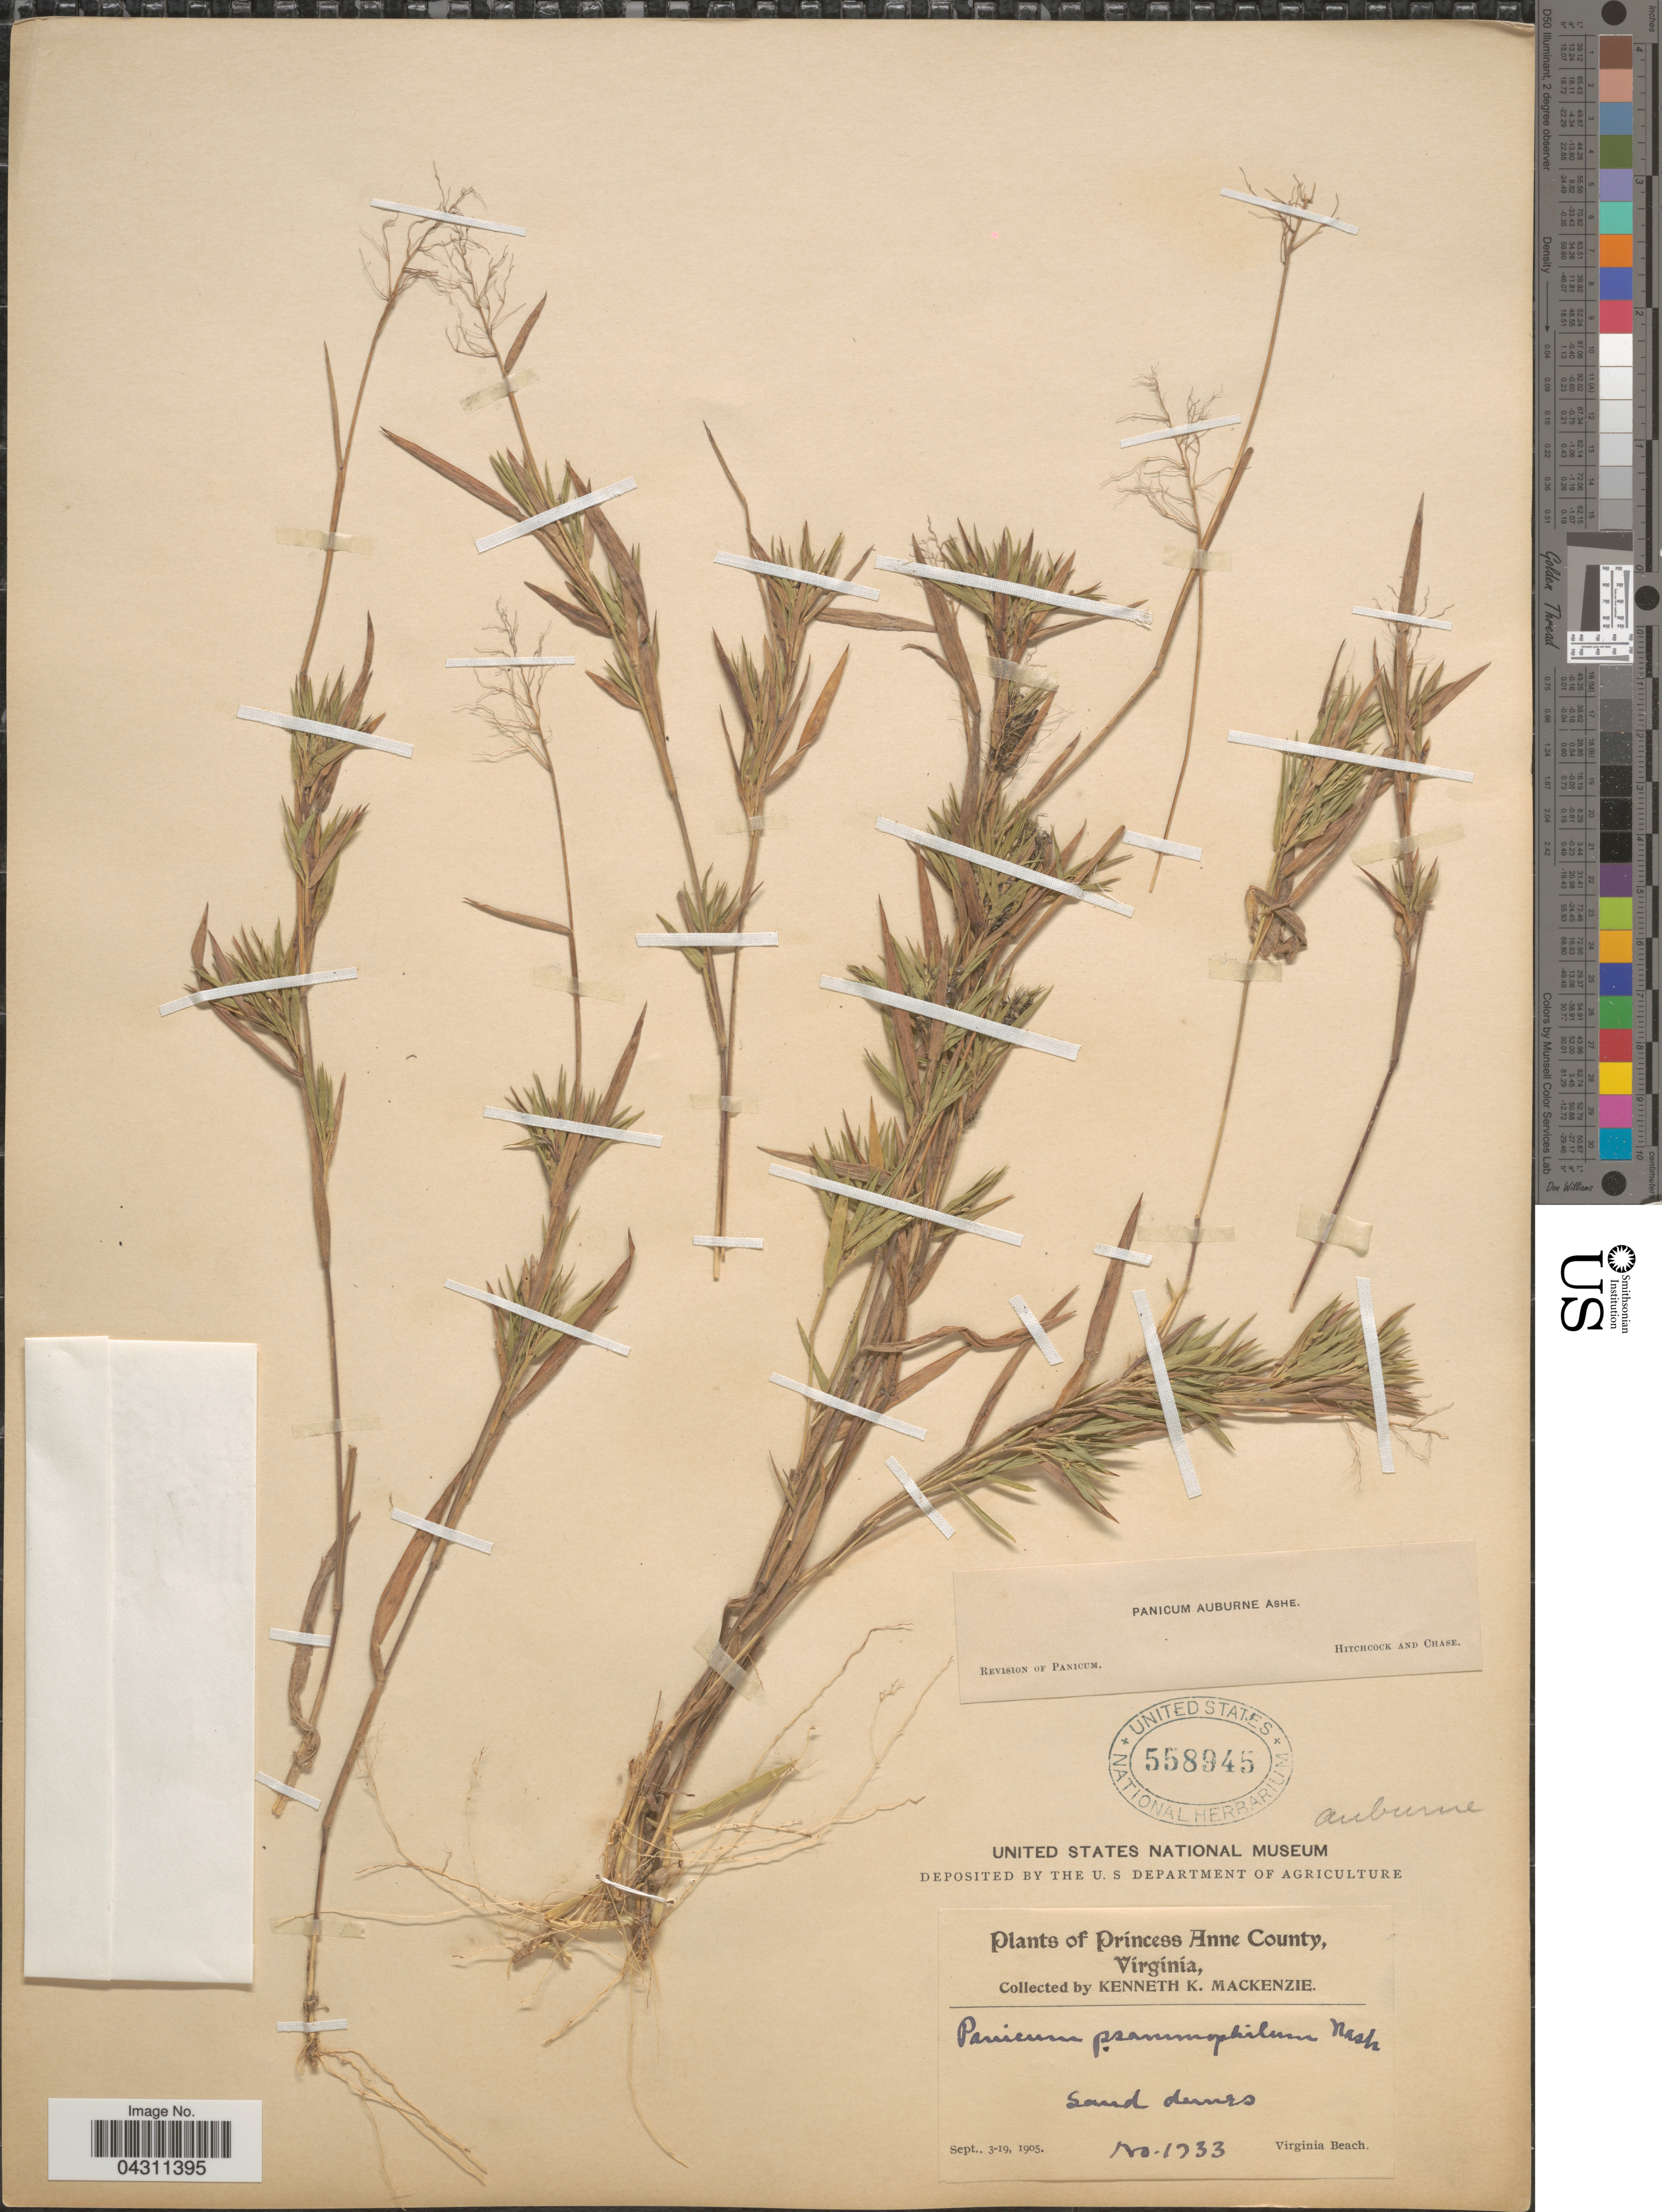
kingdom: Plantae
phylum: Tracheophyta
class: Liliopsida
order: Poales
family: Poaceae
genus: Dichanthelium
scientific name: Dichanthelium sphaerocarpon var. sphaerocarpon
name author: (Elliott) Gould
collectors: K. K. Mackenzie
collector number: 1933*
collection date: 1905-09-03/1905-09-19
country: United States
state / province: Virginia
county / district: City of Virginia Beach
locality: Princess Anne (=historic county name)County. Sand dunes. Virginia Beach. Auburne [unsure placement]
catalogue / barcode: US 558945